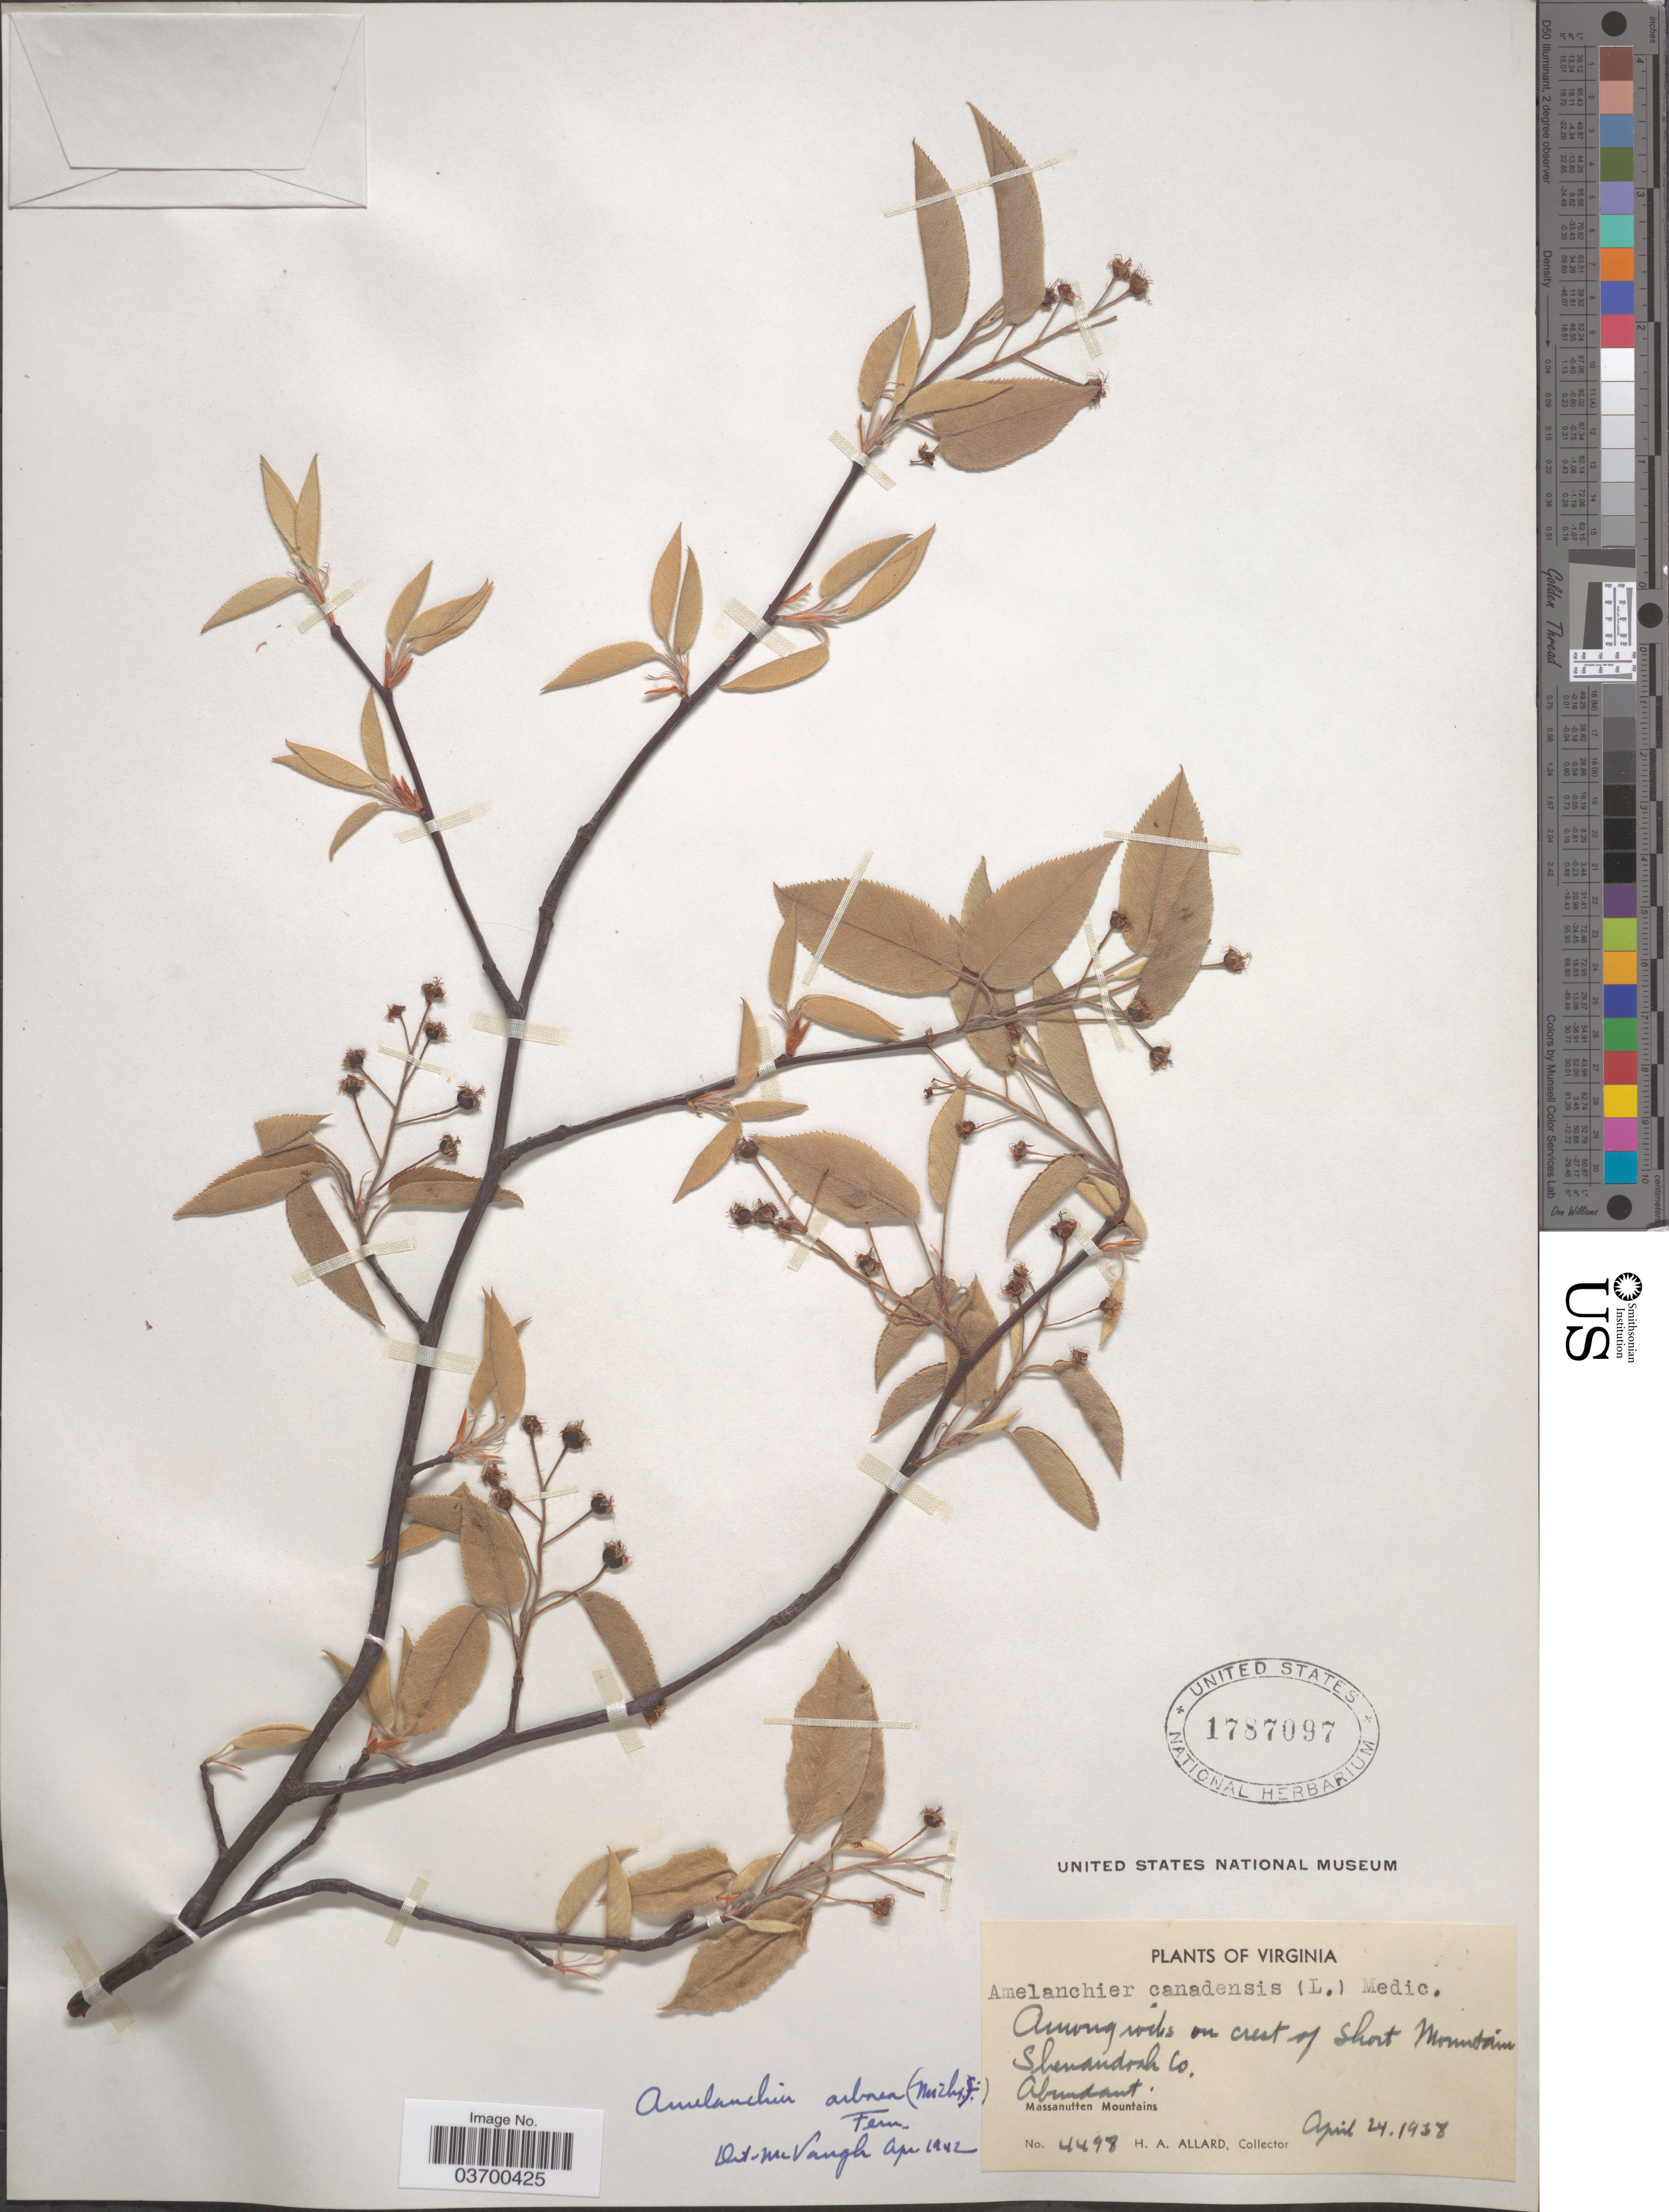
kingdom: Plantae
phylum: Tracheophyta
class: Magnoliopsida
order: Rosales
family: Rosaceae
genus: Amelanchier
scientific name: Amelanchier canadensis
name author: (L.) Medic.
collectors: H. A. Allard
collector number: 4498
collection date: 1938-04-24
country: United States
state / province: Virginia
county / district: Shenandoah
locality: On crest of Short Mountain, Shenandoah Co. Massanutten Mountains.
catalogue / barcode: US 1787097